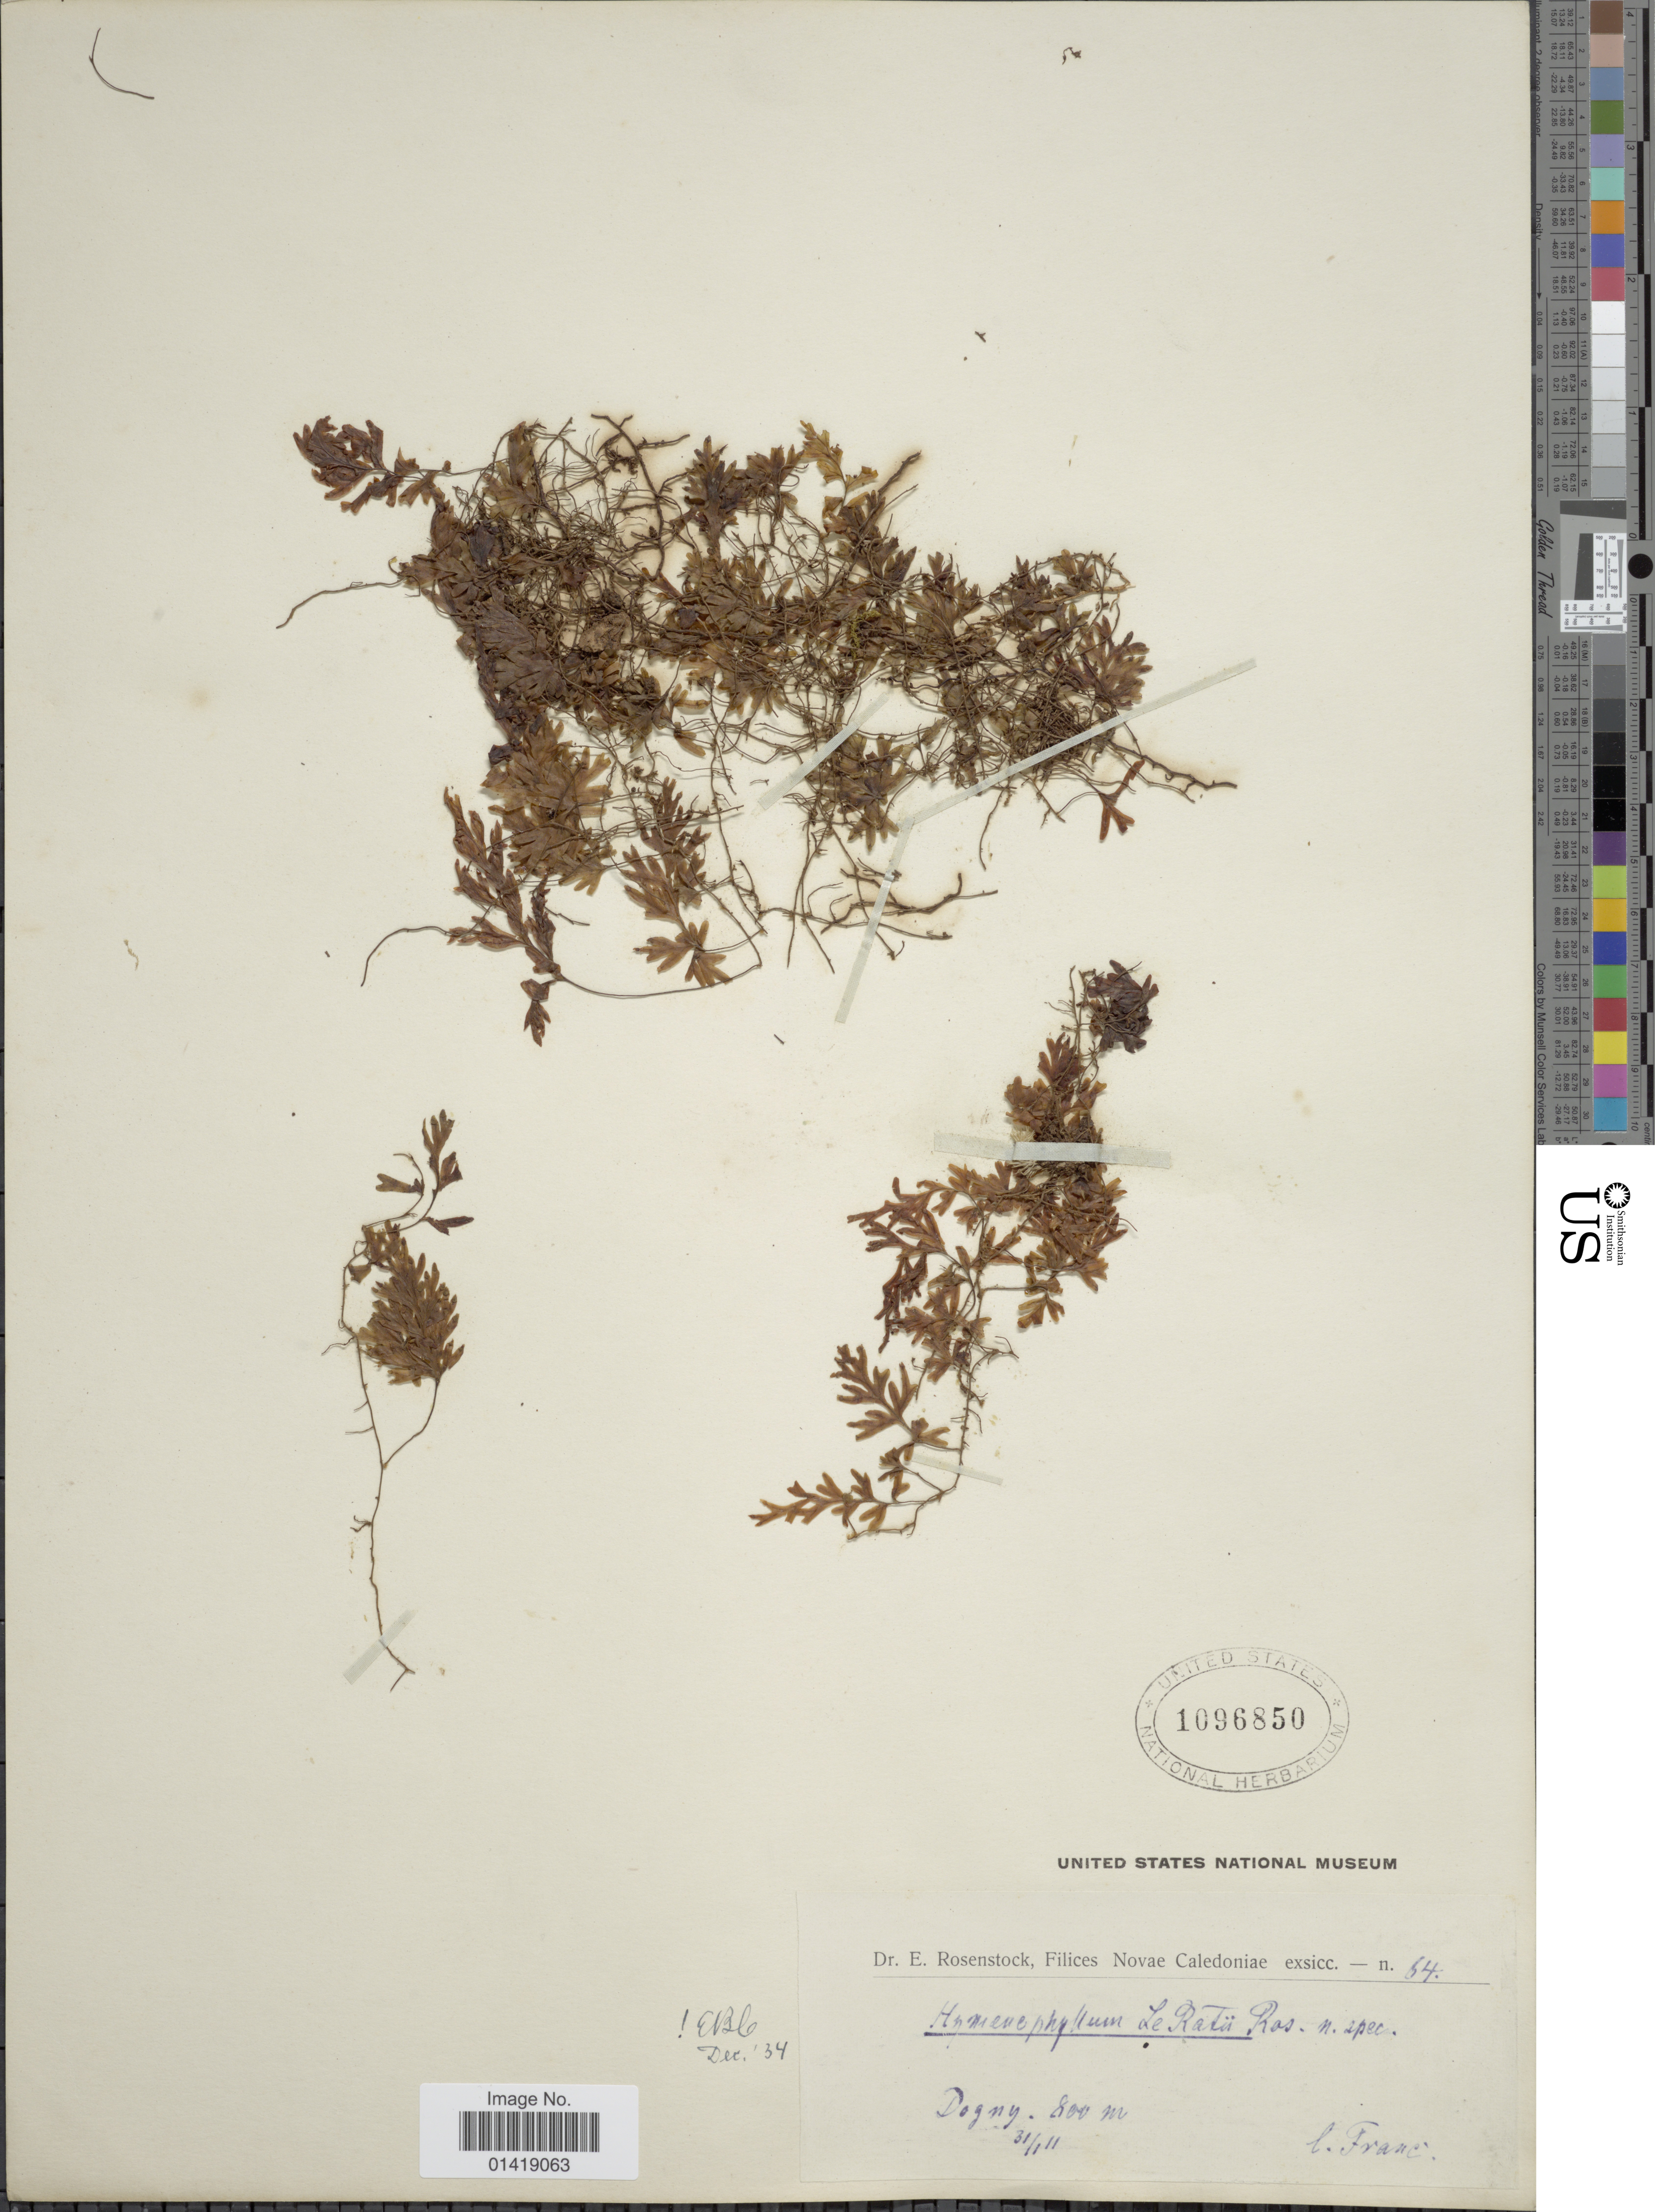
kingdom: Plantae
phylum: Tracheophyta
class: Polypodiopsida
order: Hymenophyllales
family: Hymenophyllaceae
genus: Hymenophyllum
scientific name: Hymenophyllum leratii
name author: Rosenst.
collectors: Franc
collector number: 64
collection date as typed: Transcribed d/m/y: 31/1/11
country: New Caledonia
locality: Dogny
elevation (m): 800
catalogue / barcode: US 1096850